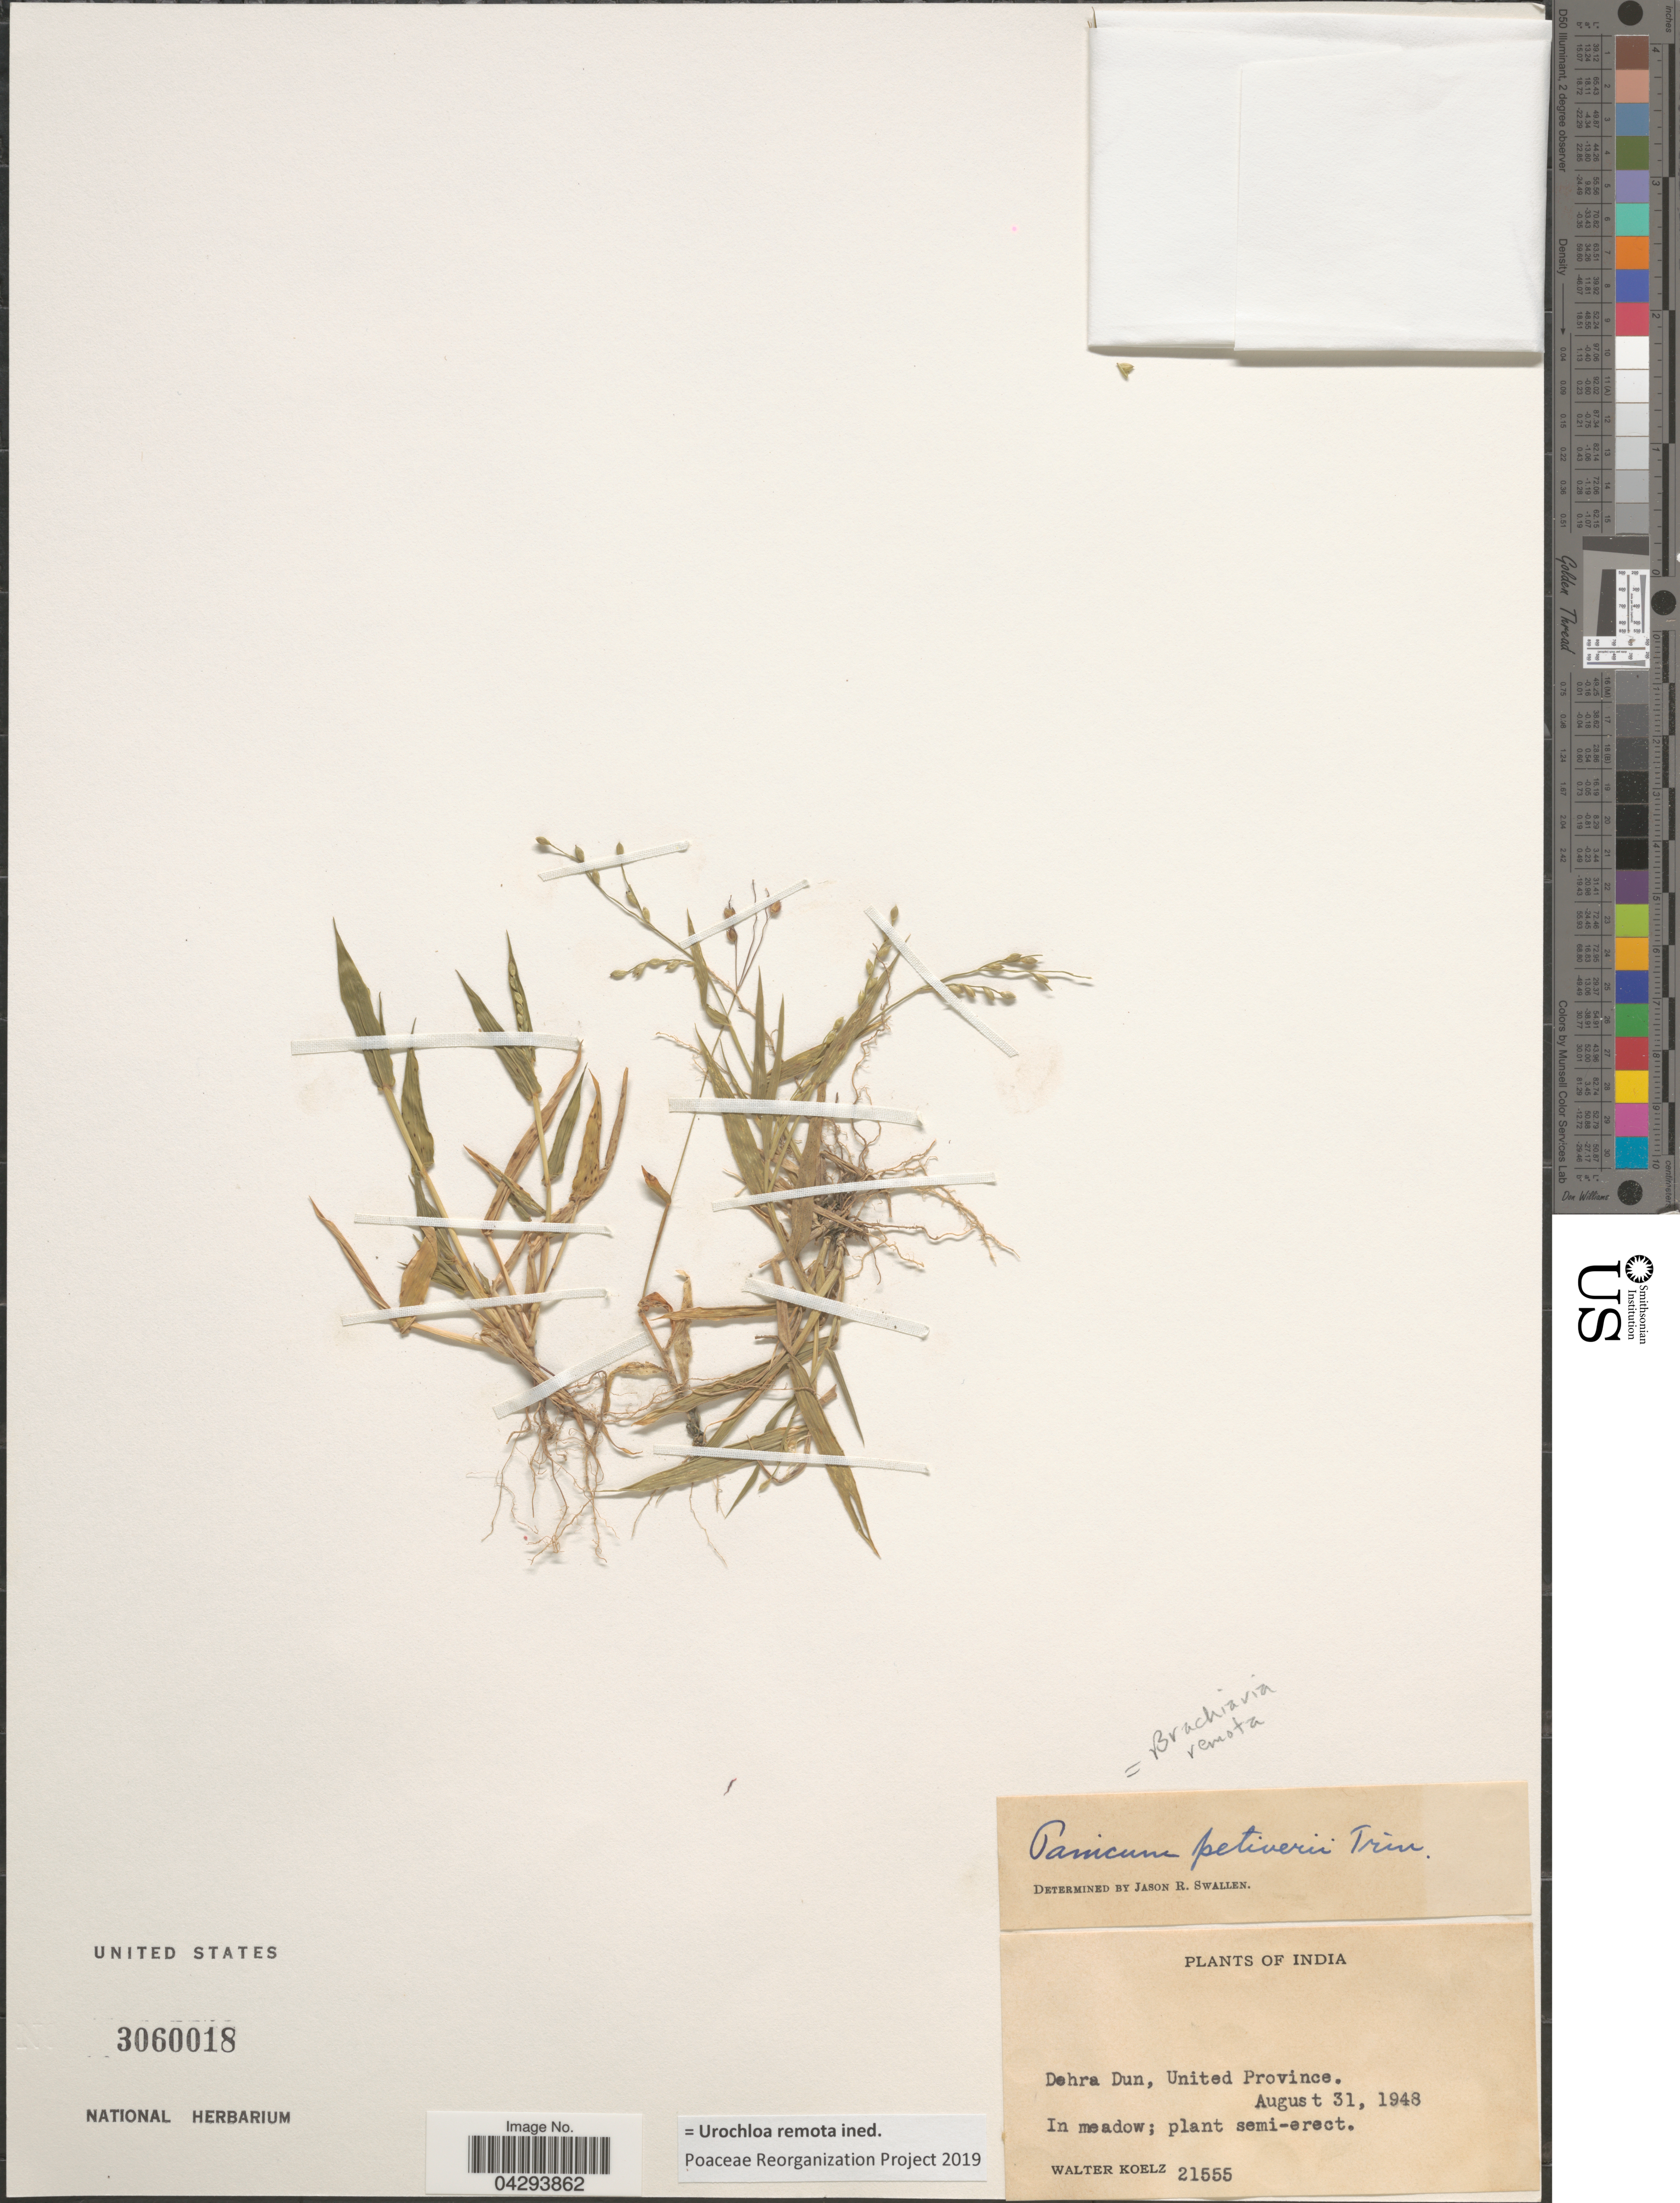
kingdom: Plantae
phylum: Tracheophyta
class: Liliopsida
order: Poales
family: Poaceae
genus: Urochloa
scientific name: Urochloa remota ined.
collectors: W. N. Koelz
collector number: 21555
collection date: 1948-08-31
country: India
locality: Dehra Dun, United Province.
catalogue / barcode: US 3060018